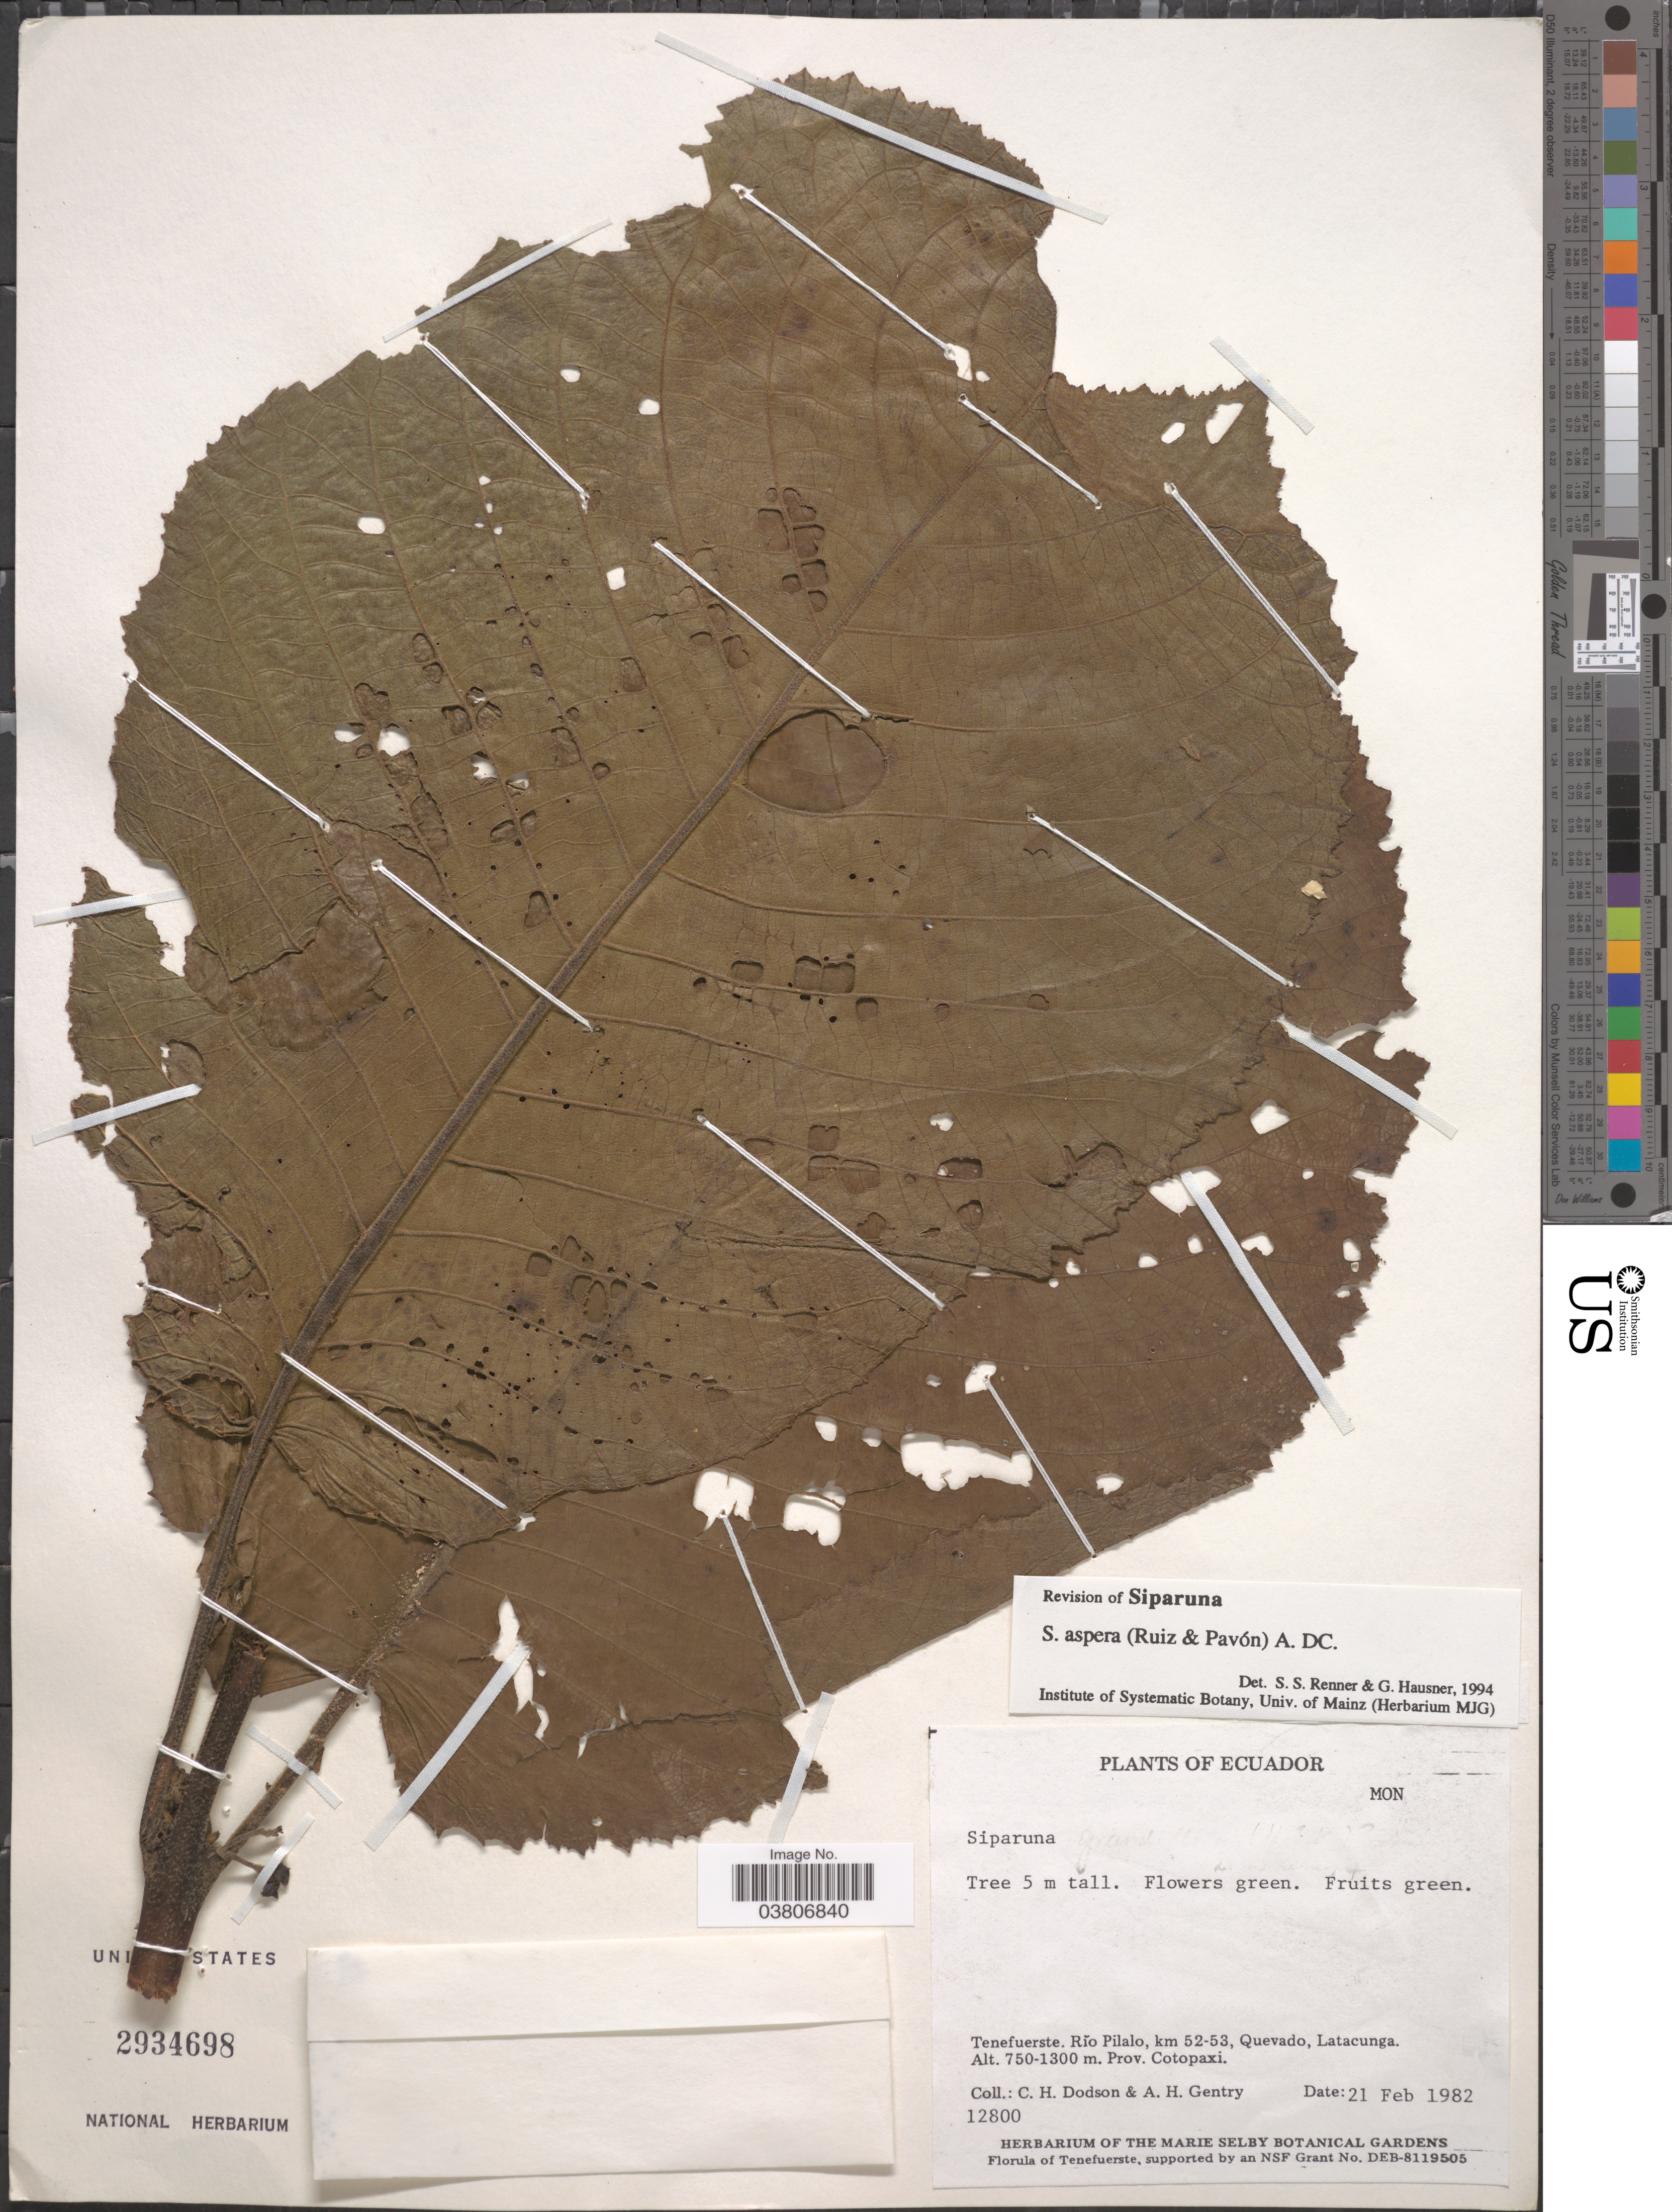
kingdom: Plantae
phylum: Tracheophyta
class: Magnoliopsida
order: Laurales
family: Siparunaceae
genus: Siparuna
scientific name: Siparuna aspera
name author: (Ruiz & Pav.) A. DC.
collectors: C. H. Dodson & A. H. Gentry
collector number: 12800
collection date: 1982-02-21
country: Ecuador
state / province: Cotopaxi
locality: Tenefuerste. Rĭo Pilalo, km 52-53, Quevado, Latacunga.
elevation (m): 750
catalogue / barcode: US 2934698